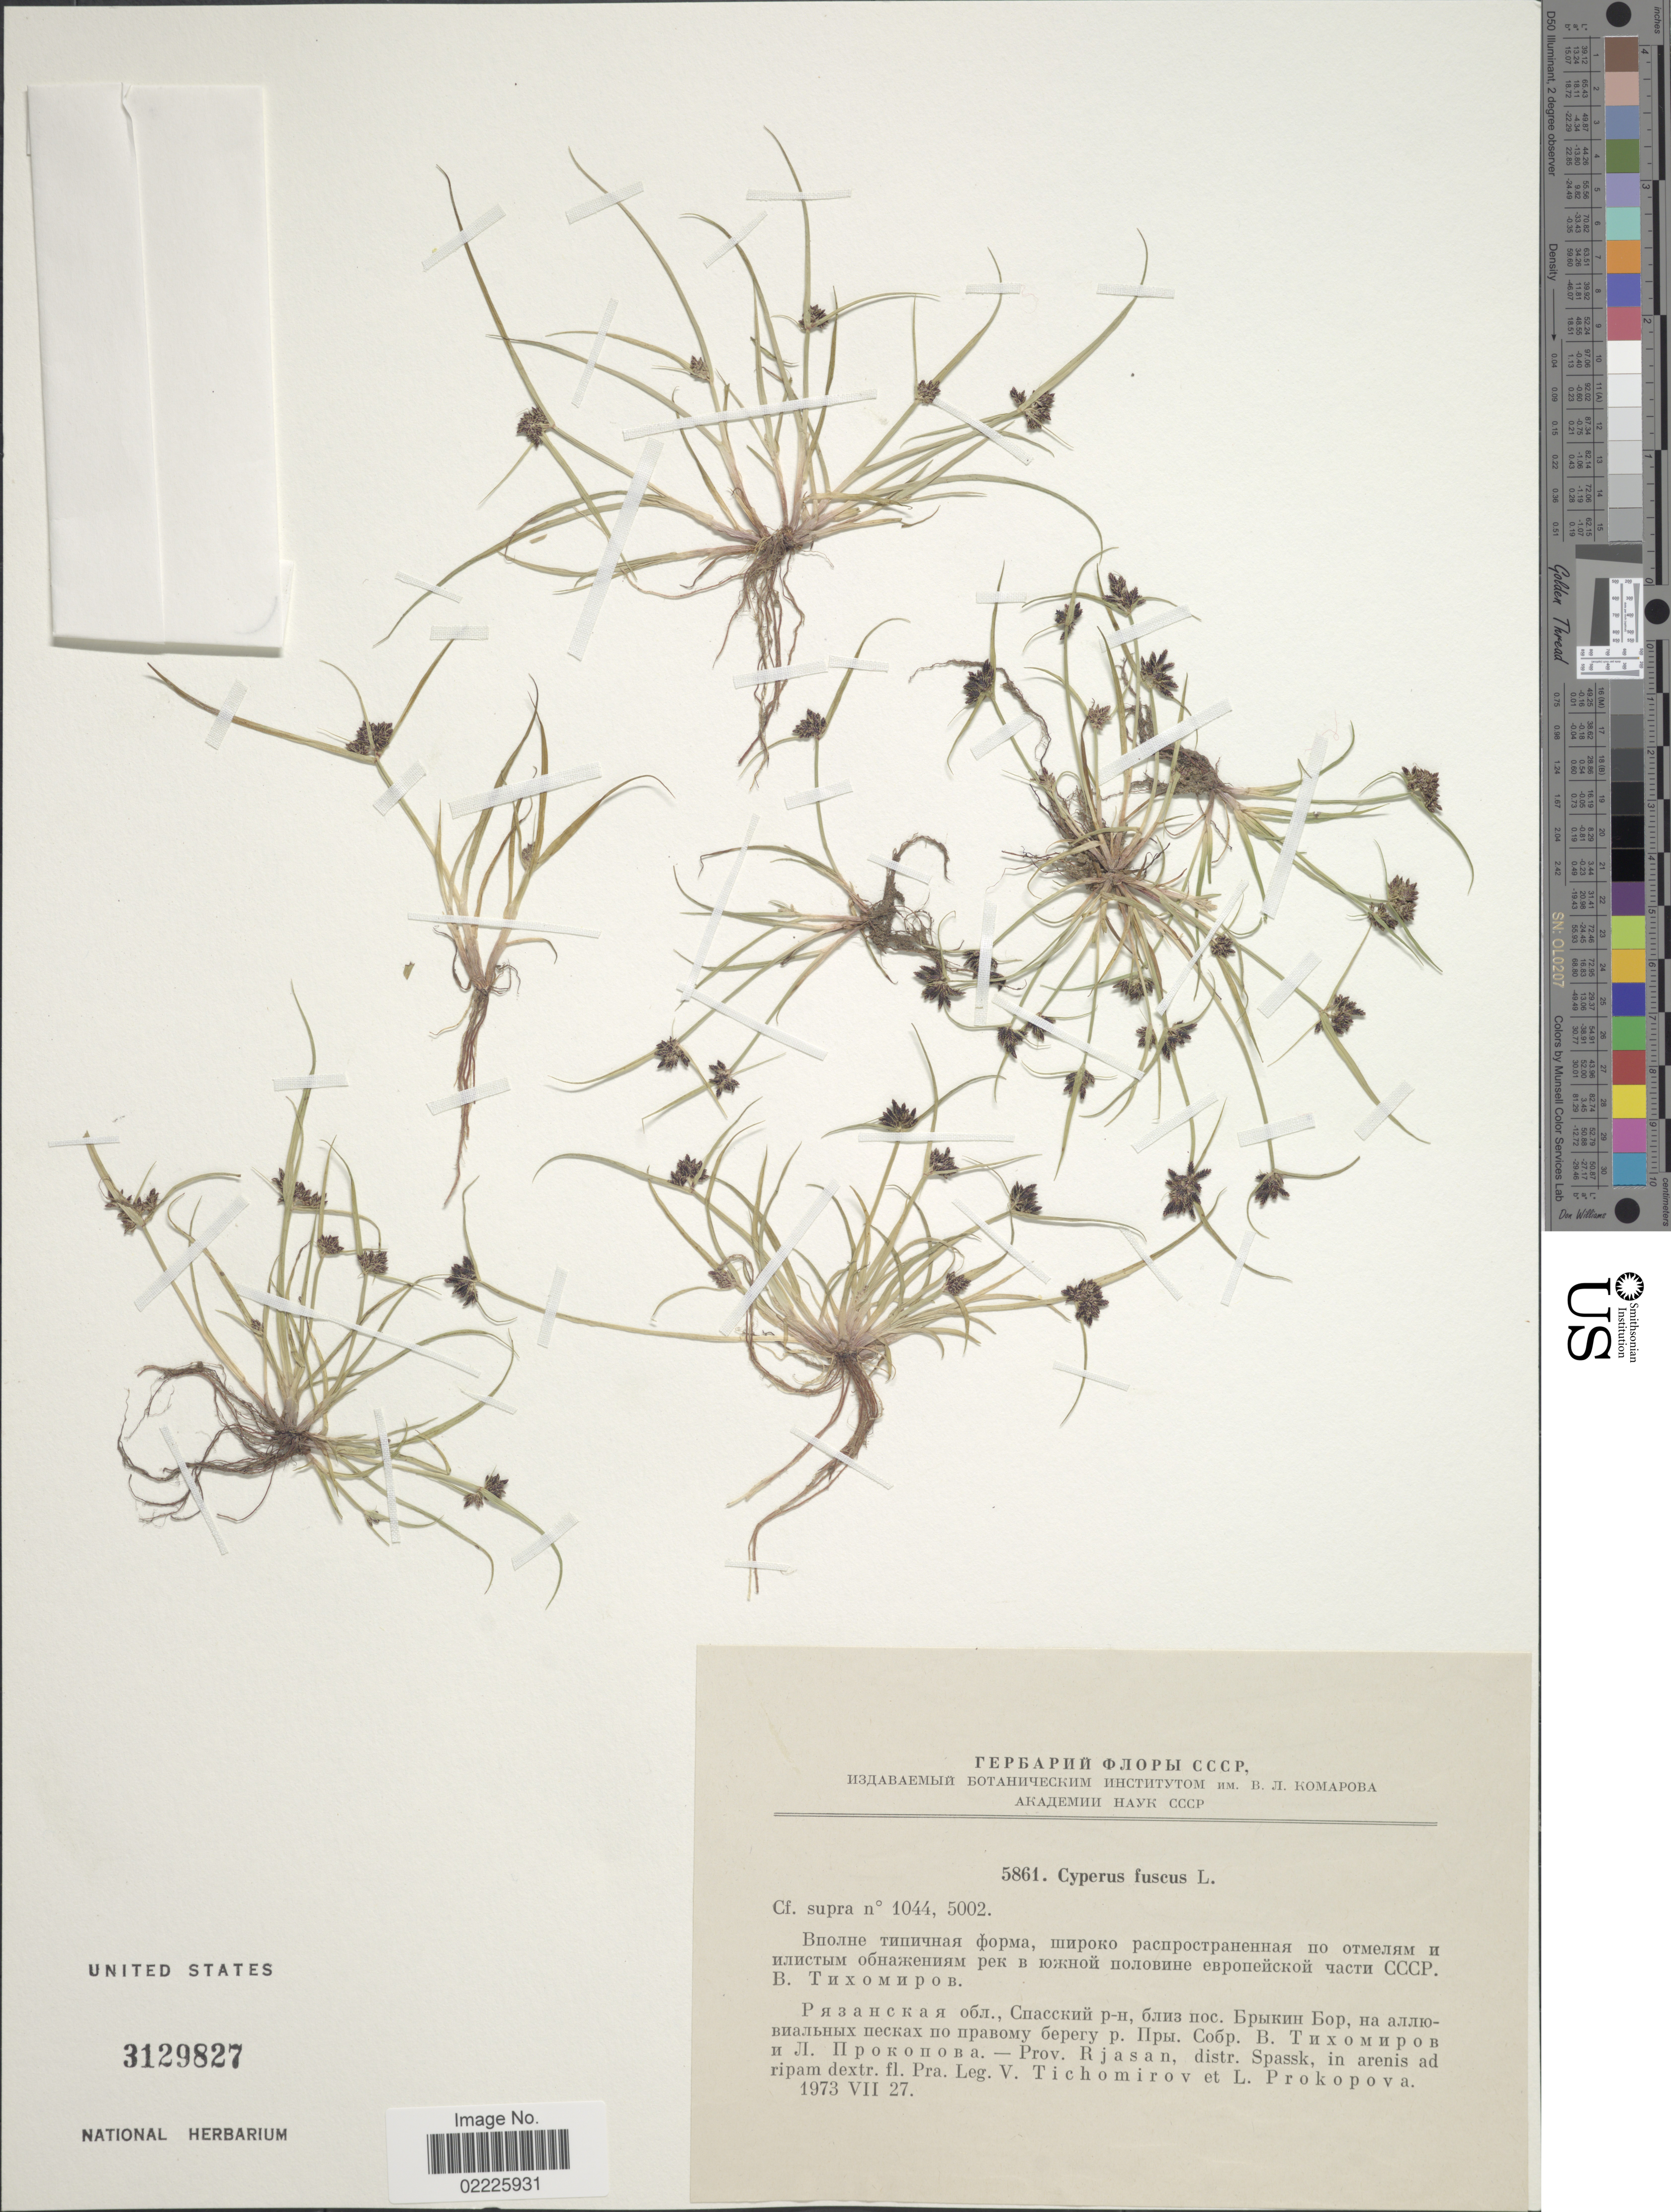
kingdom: Plantae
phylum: Tracheophyta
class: Liliopsida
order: Poales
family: Cyperaceae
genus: Cyperus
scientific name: Cyperus fuscus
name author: L.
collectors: V. Tichomirov & L. Prokopova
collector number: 5861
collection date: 1973-06-27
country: Russian Federation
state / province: Ryazan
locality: Prov. Rjasan, distr. Spassk, in arenis ad ripam dextr. fl. Pra.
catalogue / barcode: US 3129827